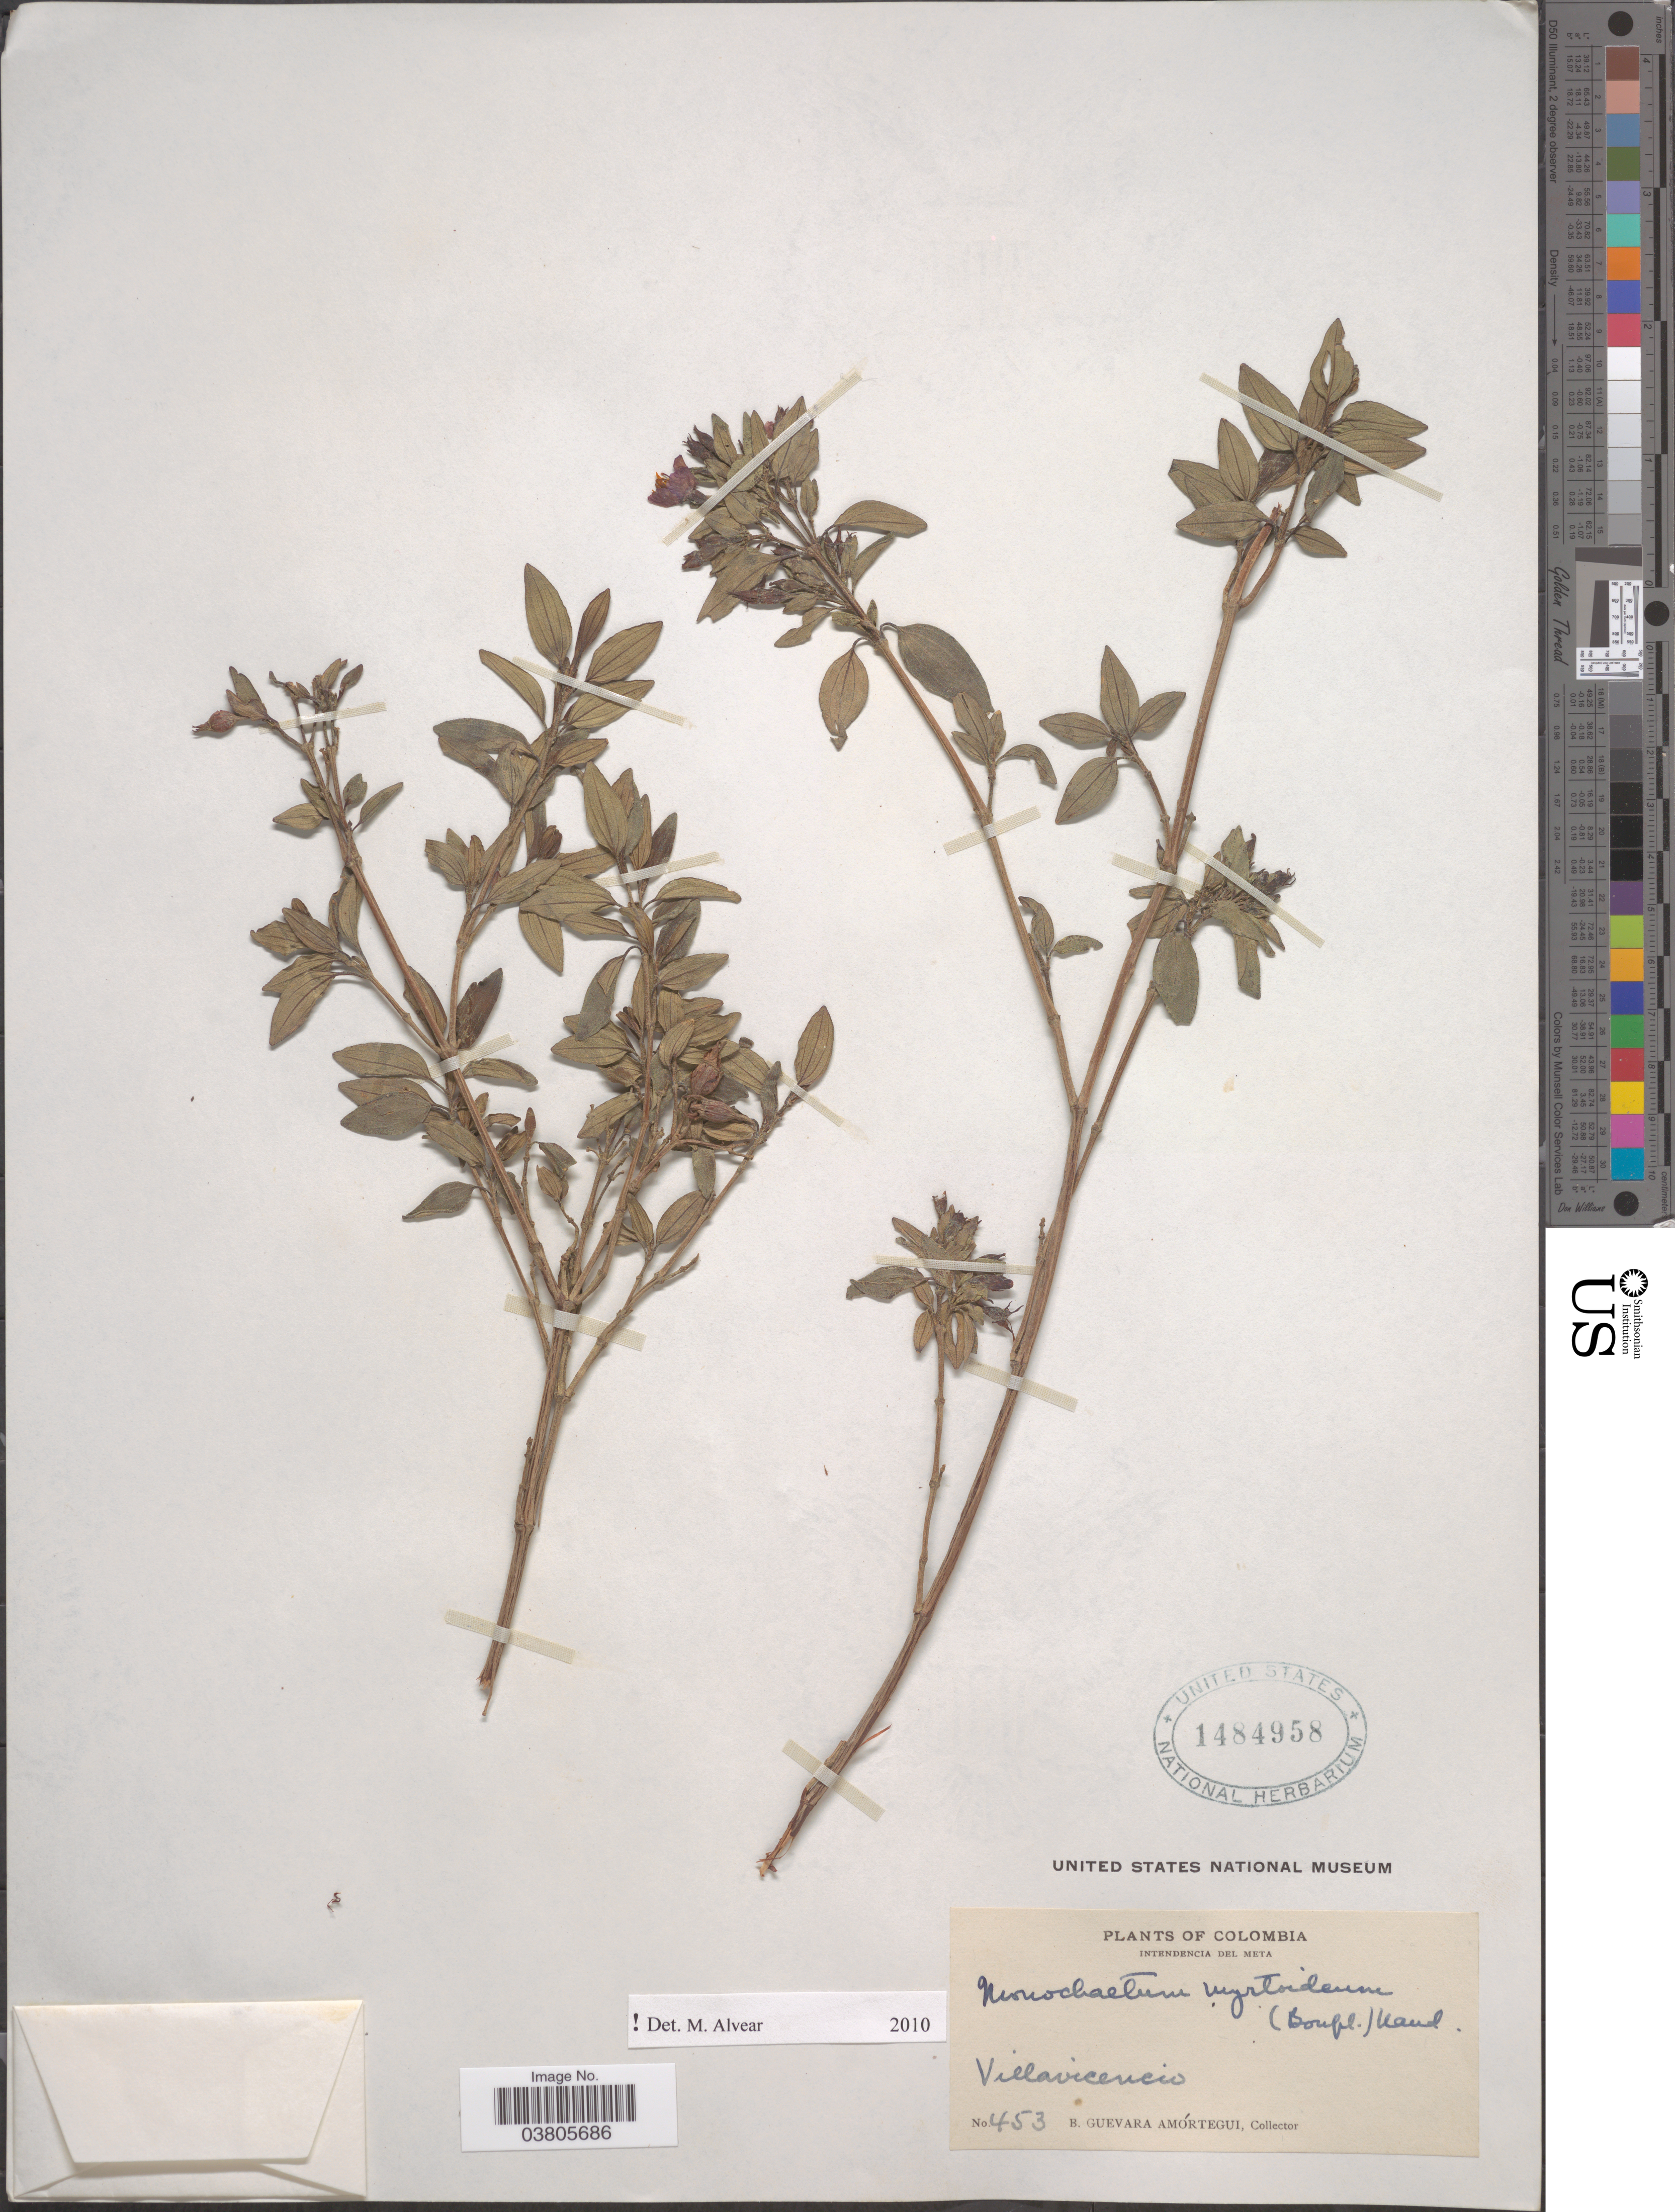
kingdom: Plantae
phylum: Tracheophyta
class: Magnoliopsida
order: Myrtales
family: Melastomataceae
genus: Monochaetum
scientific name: Monochaetum myrtoideum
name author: Naudin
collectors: B. Guevara Amortegui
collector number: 453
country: Colombia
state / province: Meta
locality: Intendencia Del Meta. Villavicencio.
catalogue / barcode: US 1484958